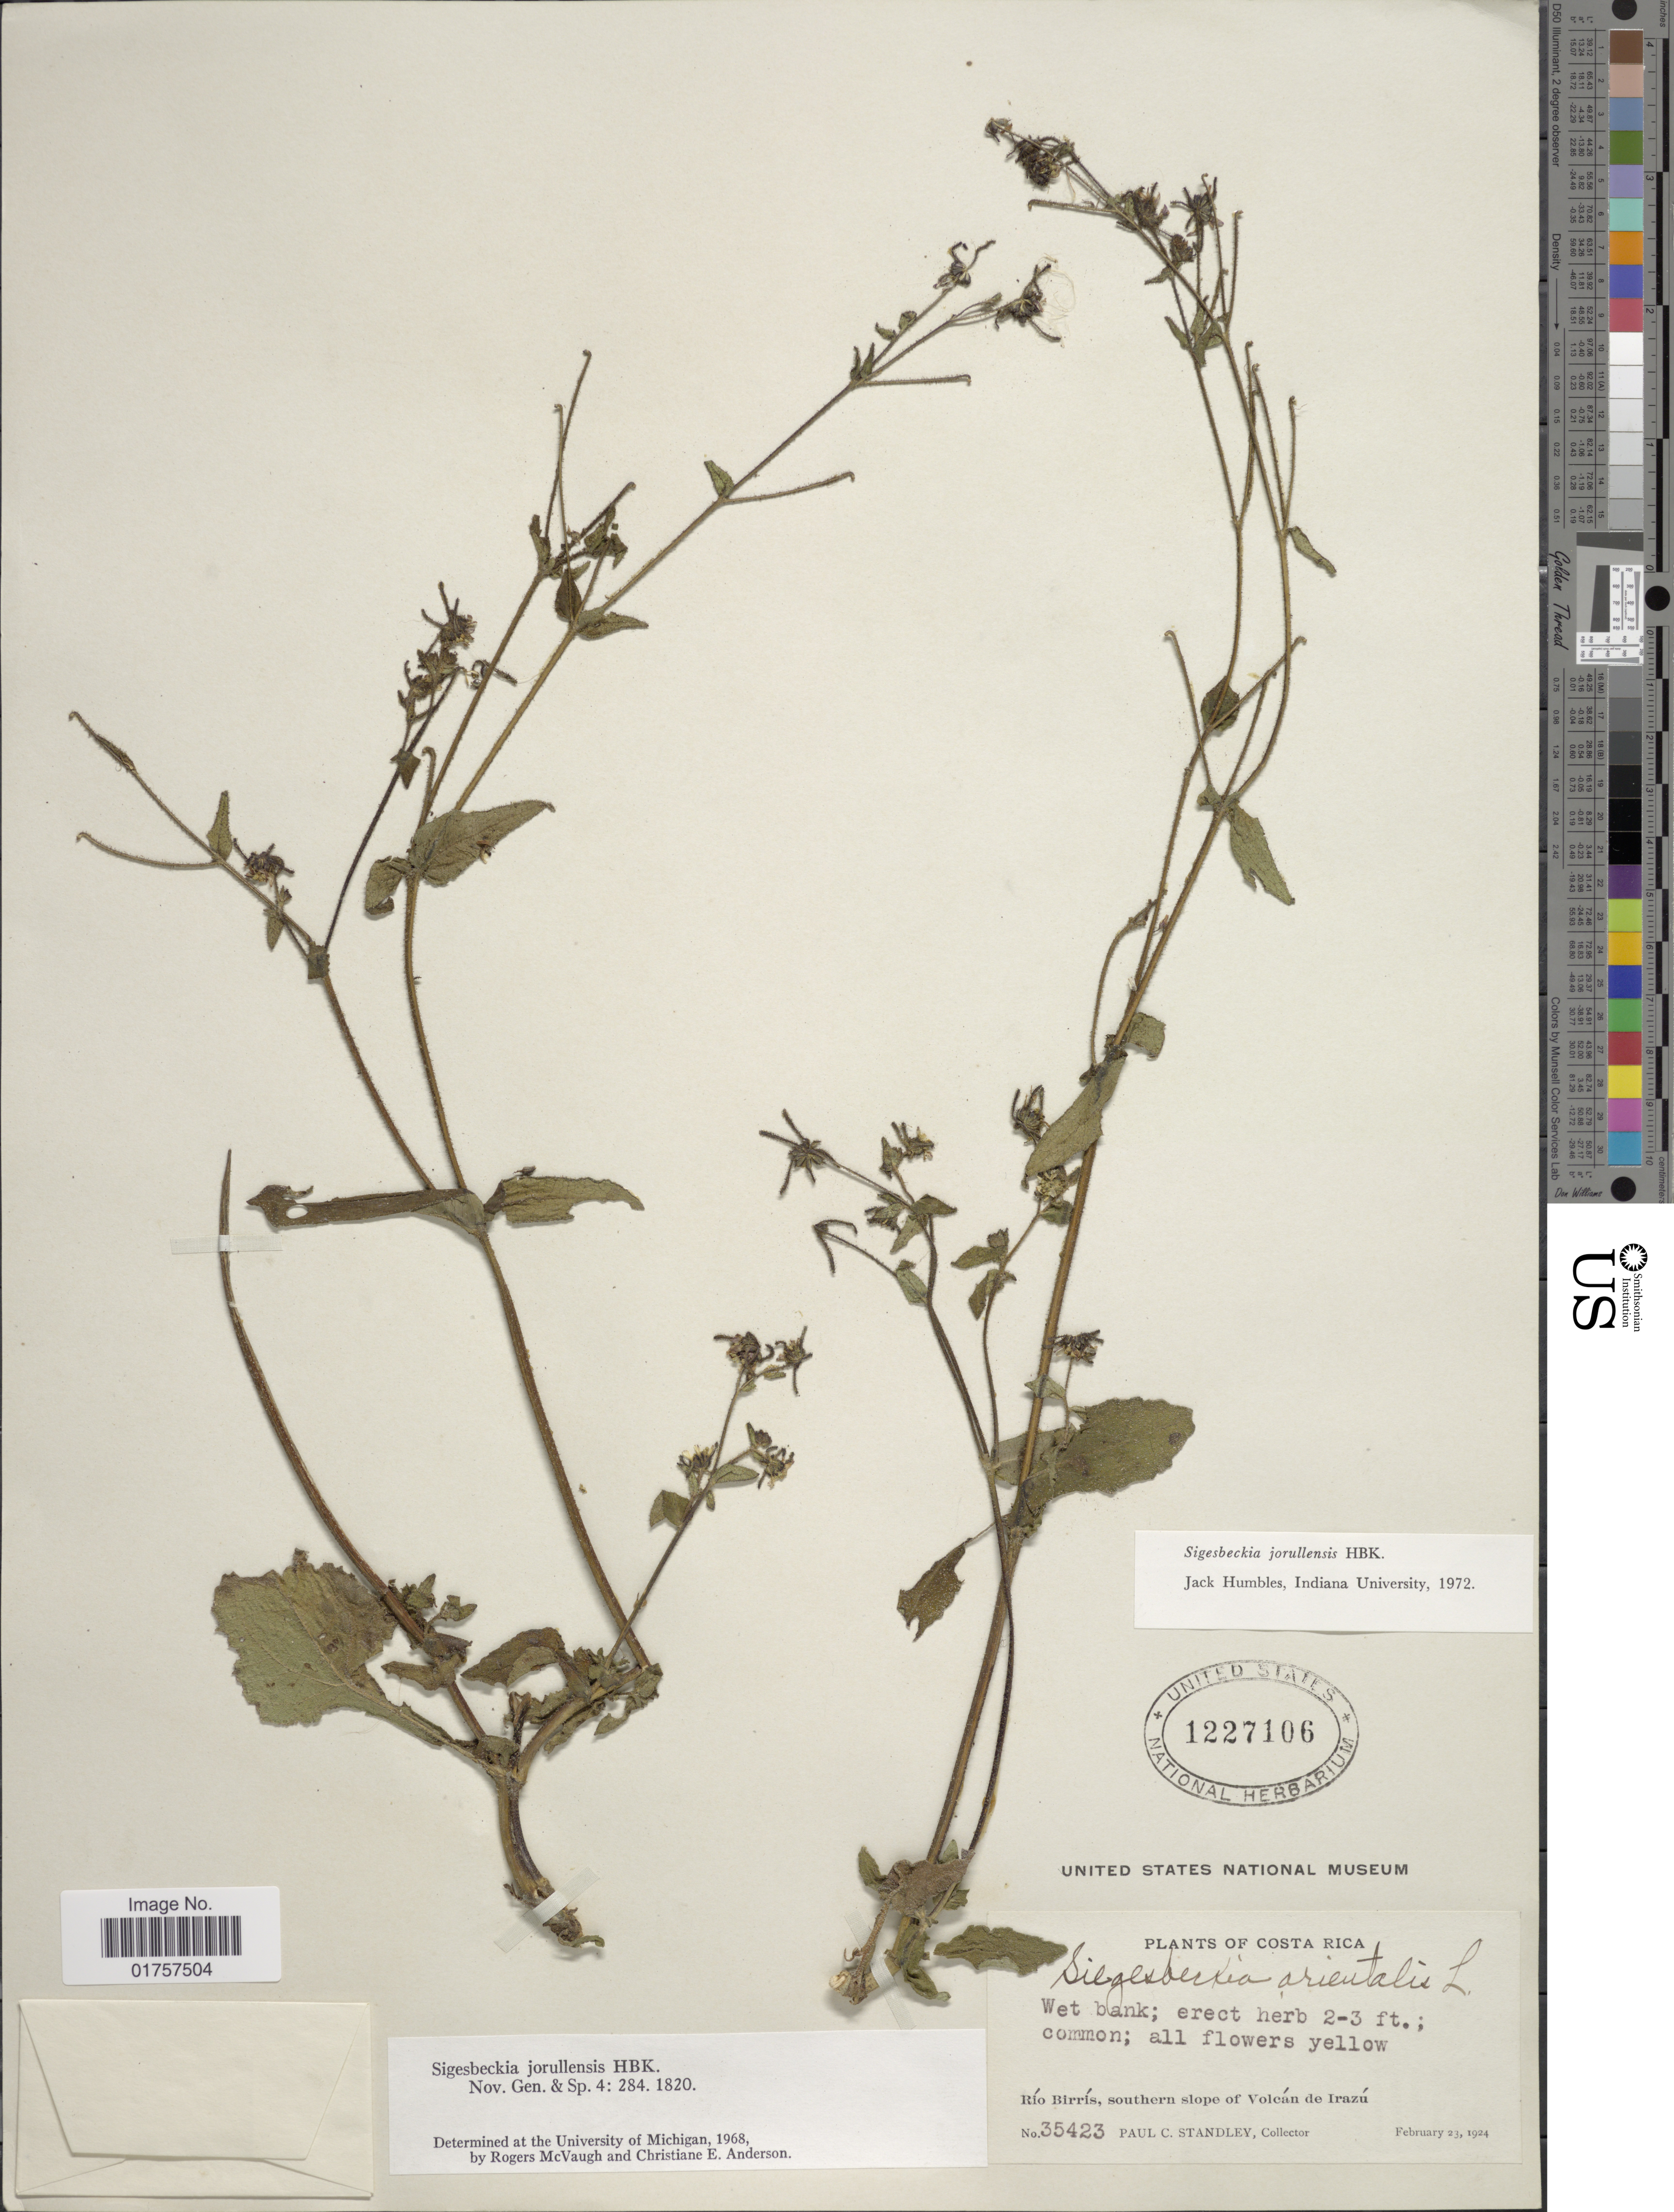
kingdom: Plantae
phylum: Tracheophyta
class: Magnoliopsida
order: Asterales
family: Asteraceae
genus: Sigesbeckia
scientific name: Sigesbeckia jorullensis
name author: Kunth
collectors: P. C. Standley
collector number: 35423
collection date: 1924-02-23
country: Costa Rica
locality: Río Birrís, southern slope of Volcán de Irazú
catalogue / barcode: US 1227106